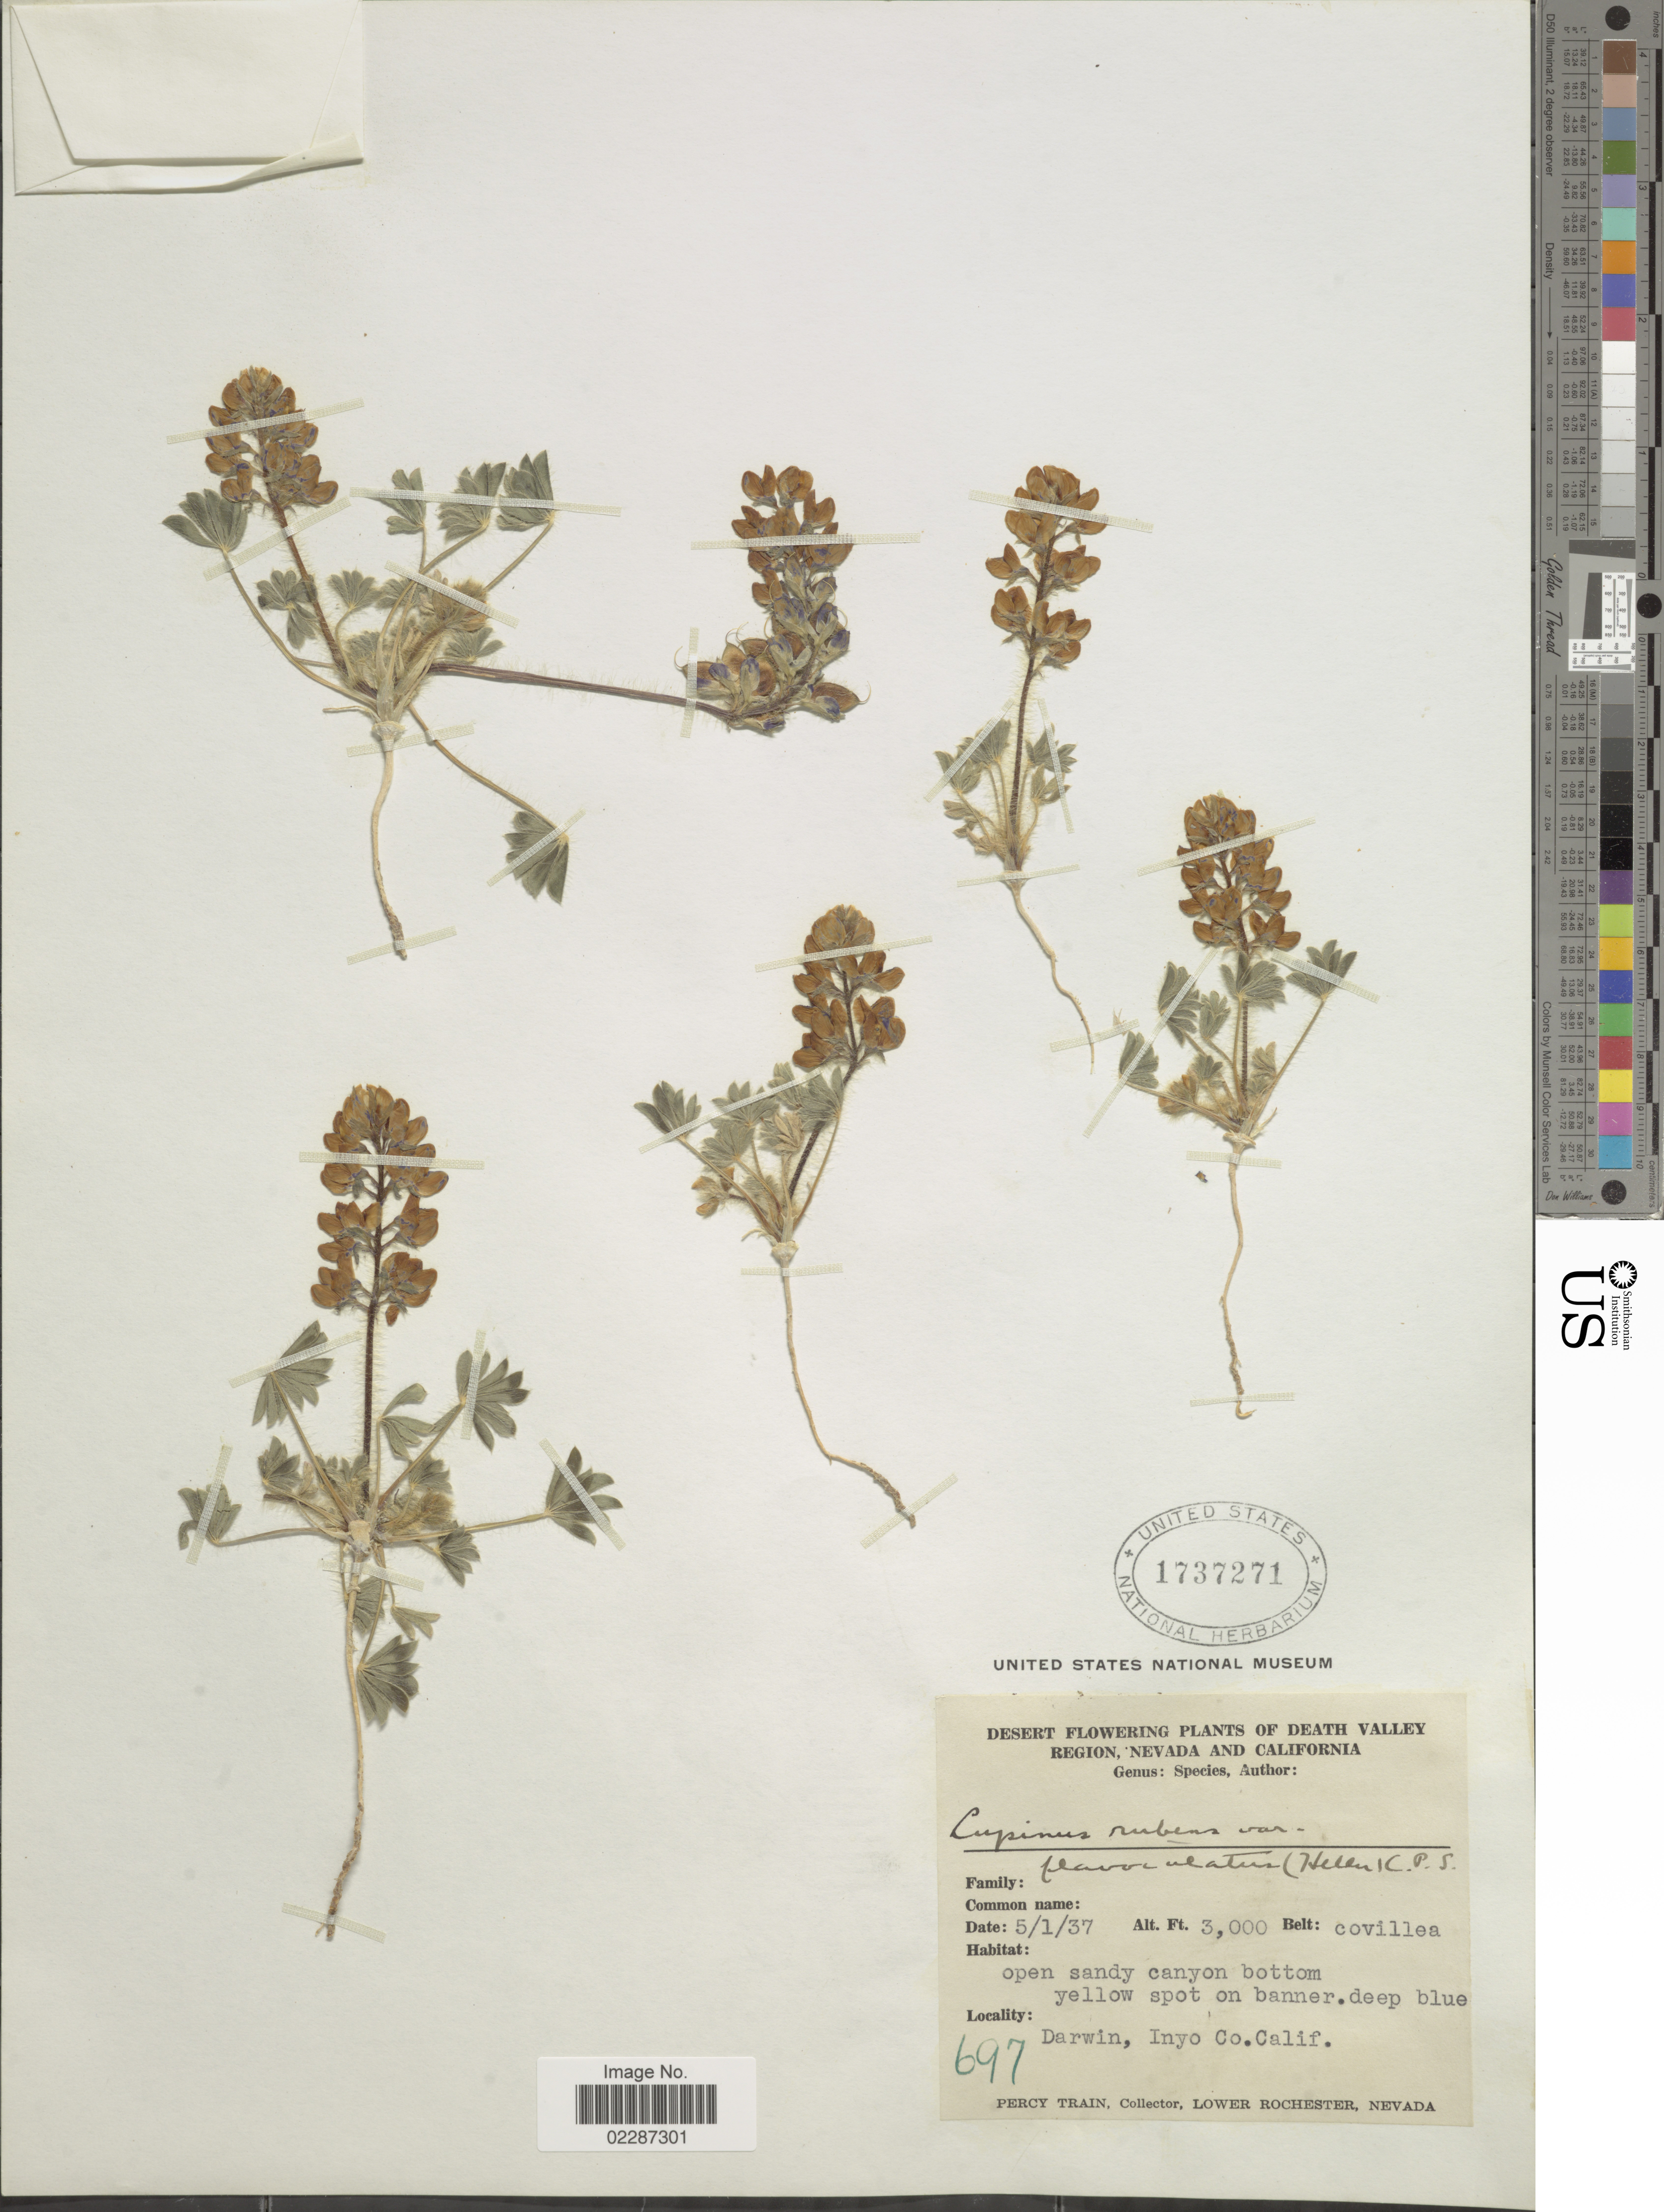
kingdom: Plantae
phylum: Tracheophyta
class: Magnoliopsida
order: Fabales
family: Fabaceae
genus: Lupinus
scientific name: Lupinus pusillus subsp. rubens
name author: (Rydb.) D.B. Dunn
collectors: P. Train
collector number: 697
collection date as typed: Transcribed d/m/y: 1/5/37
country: United States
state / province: California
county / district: Inyo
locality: Death Valley Region, Nevada and California, Darwin, Inyo Co.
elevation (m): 914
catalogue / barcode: US 1737271